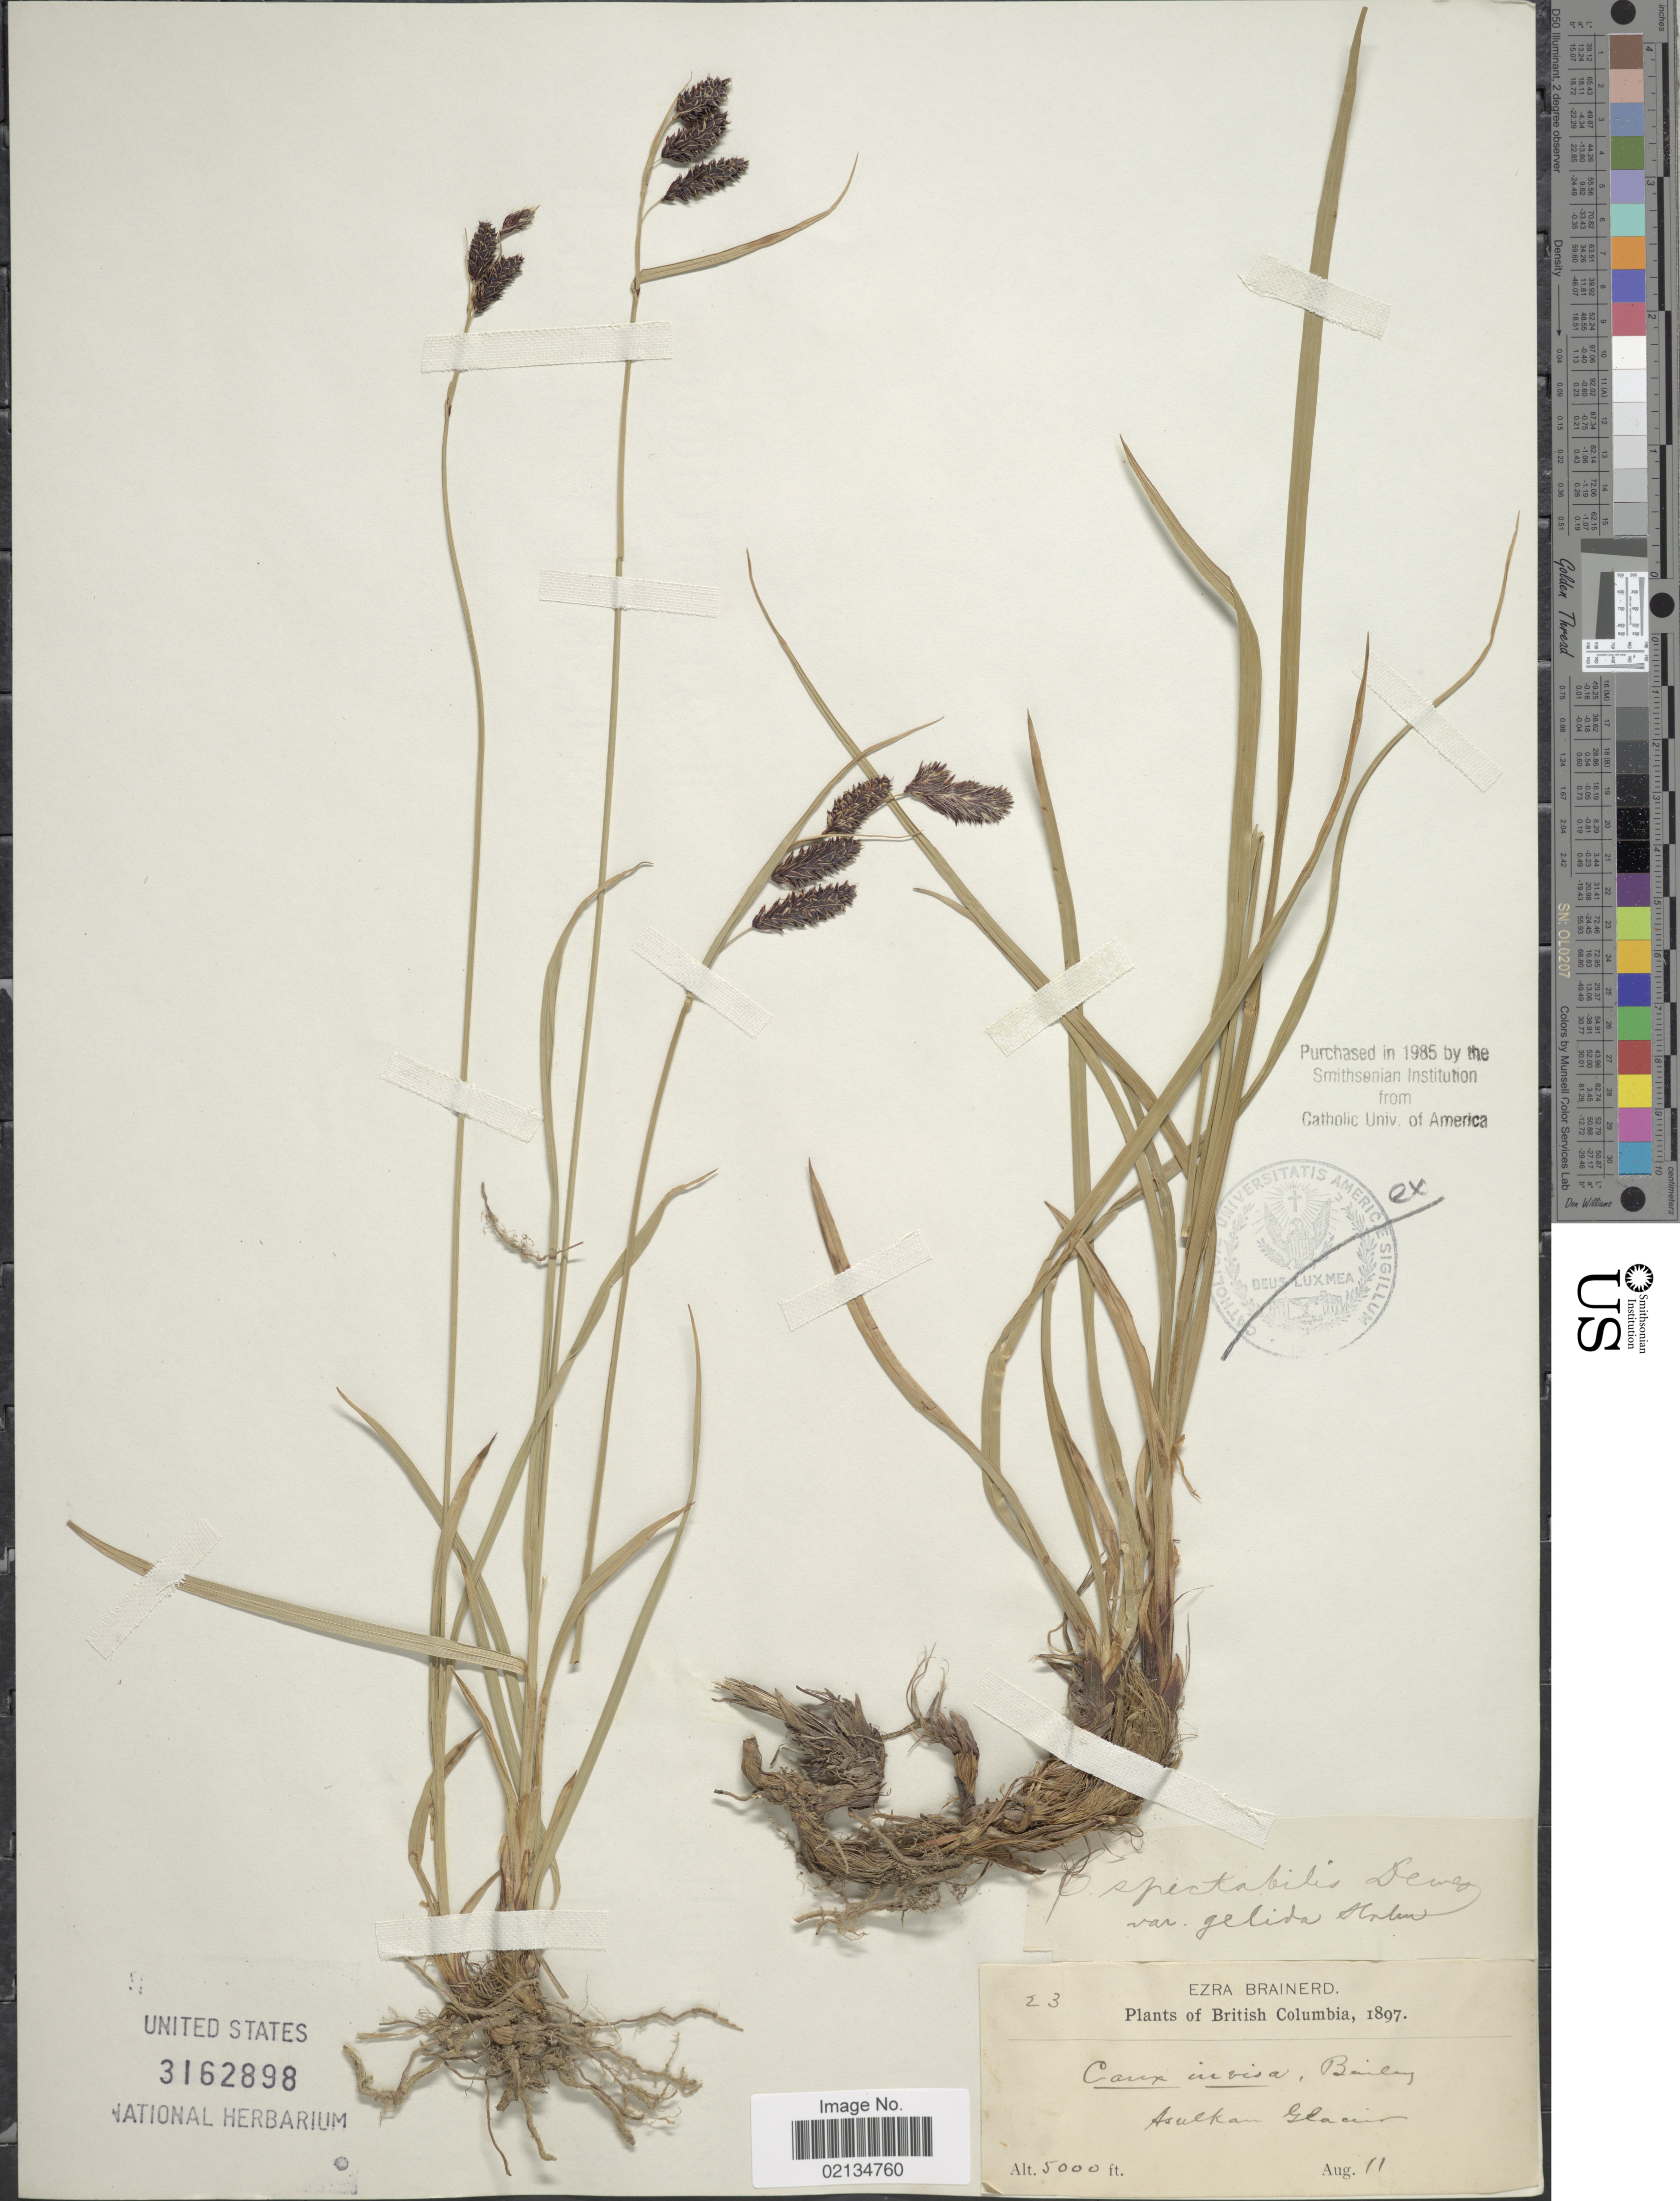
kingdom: Plantae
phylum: Tracheophyta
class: Liliopsida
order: Poales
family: Cyperaceae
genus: Carex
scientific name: Carex spectabilis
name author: Dewey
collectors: E. Brainerd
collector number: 23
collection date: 1897-08-11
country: Canada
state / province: British Columbia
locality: Asulkan Glacier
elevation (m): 1524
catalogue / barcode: US 3162898